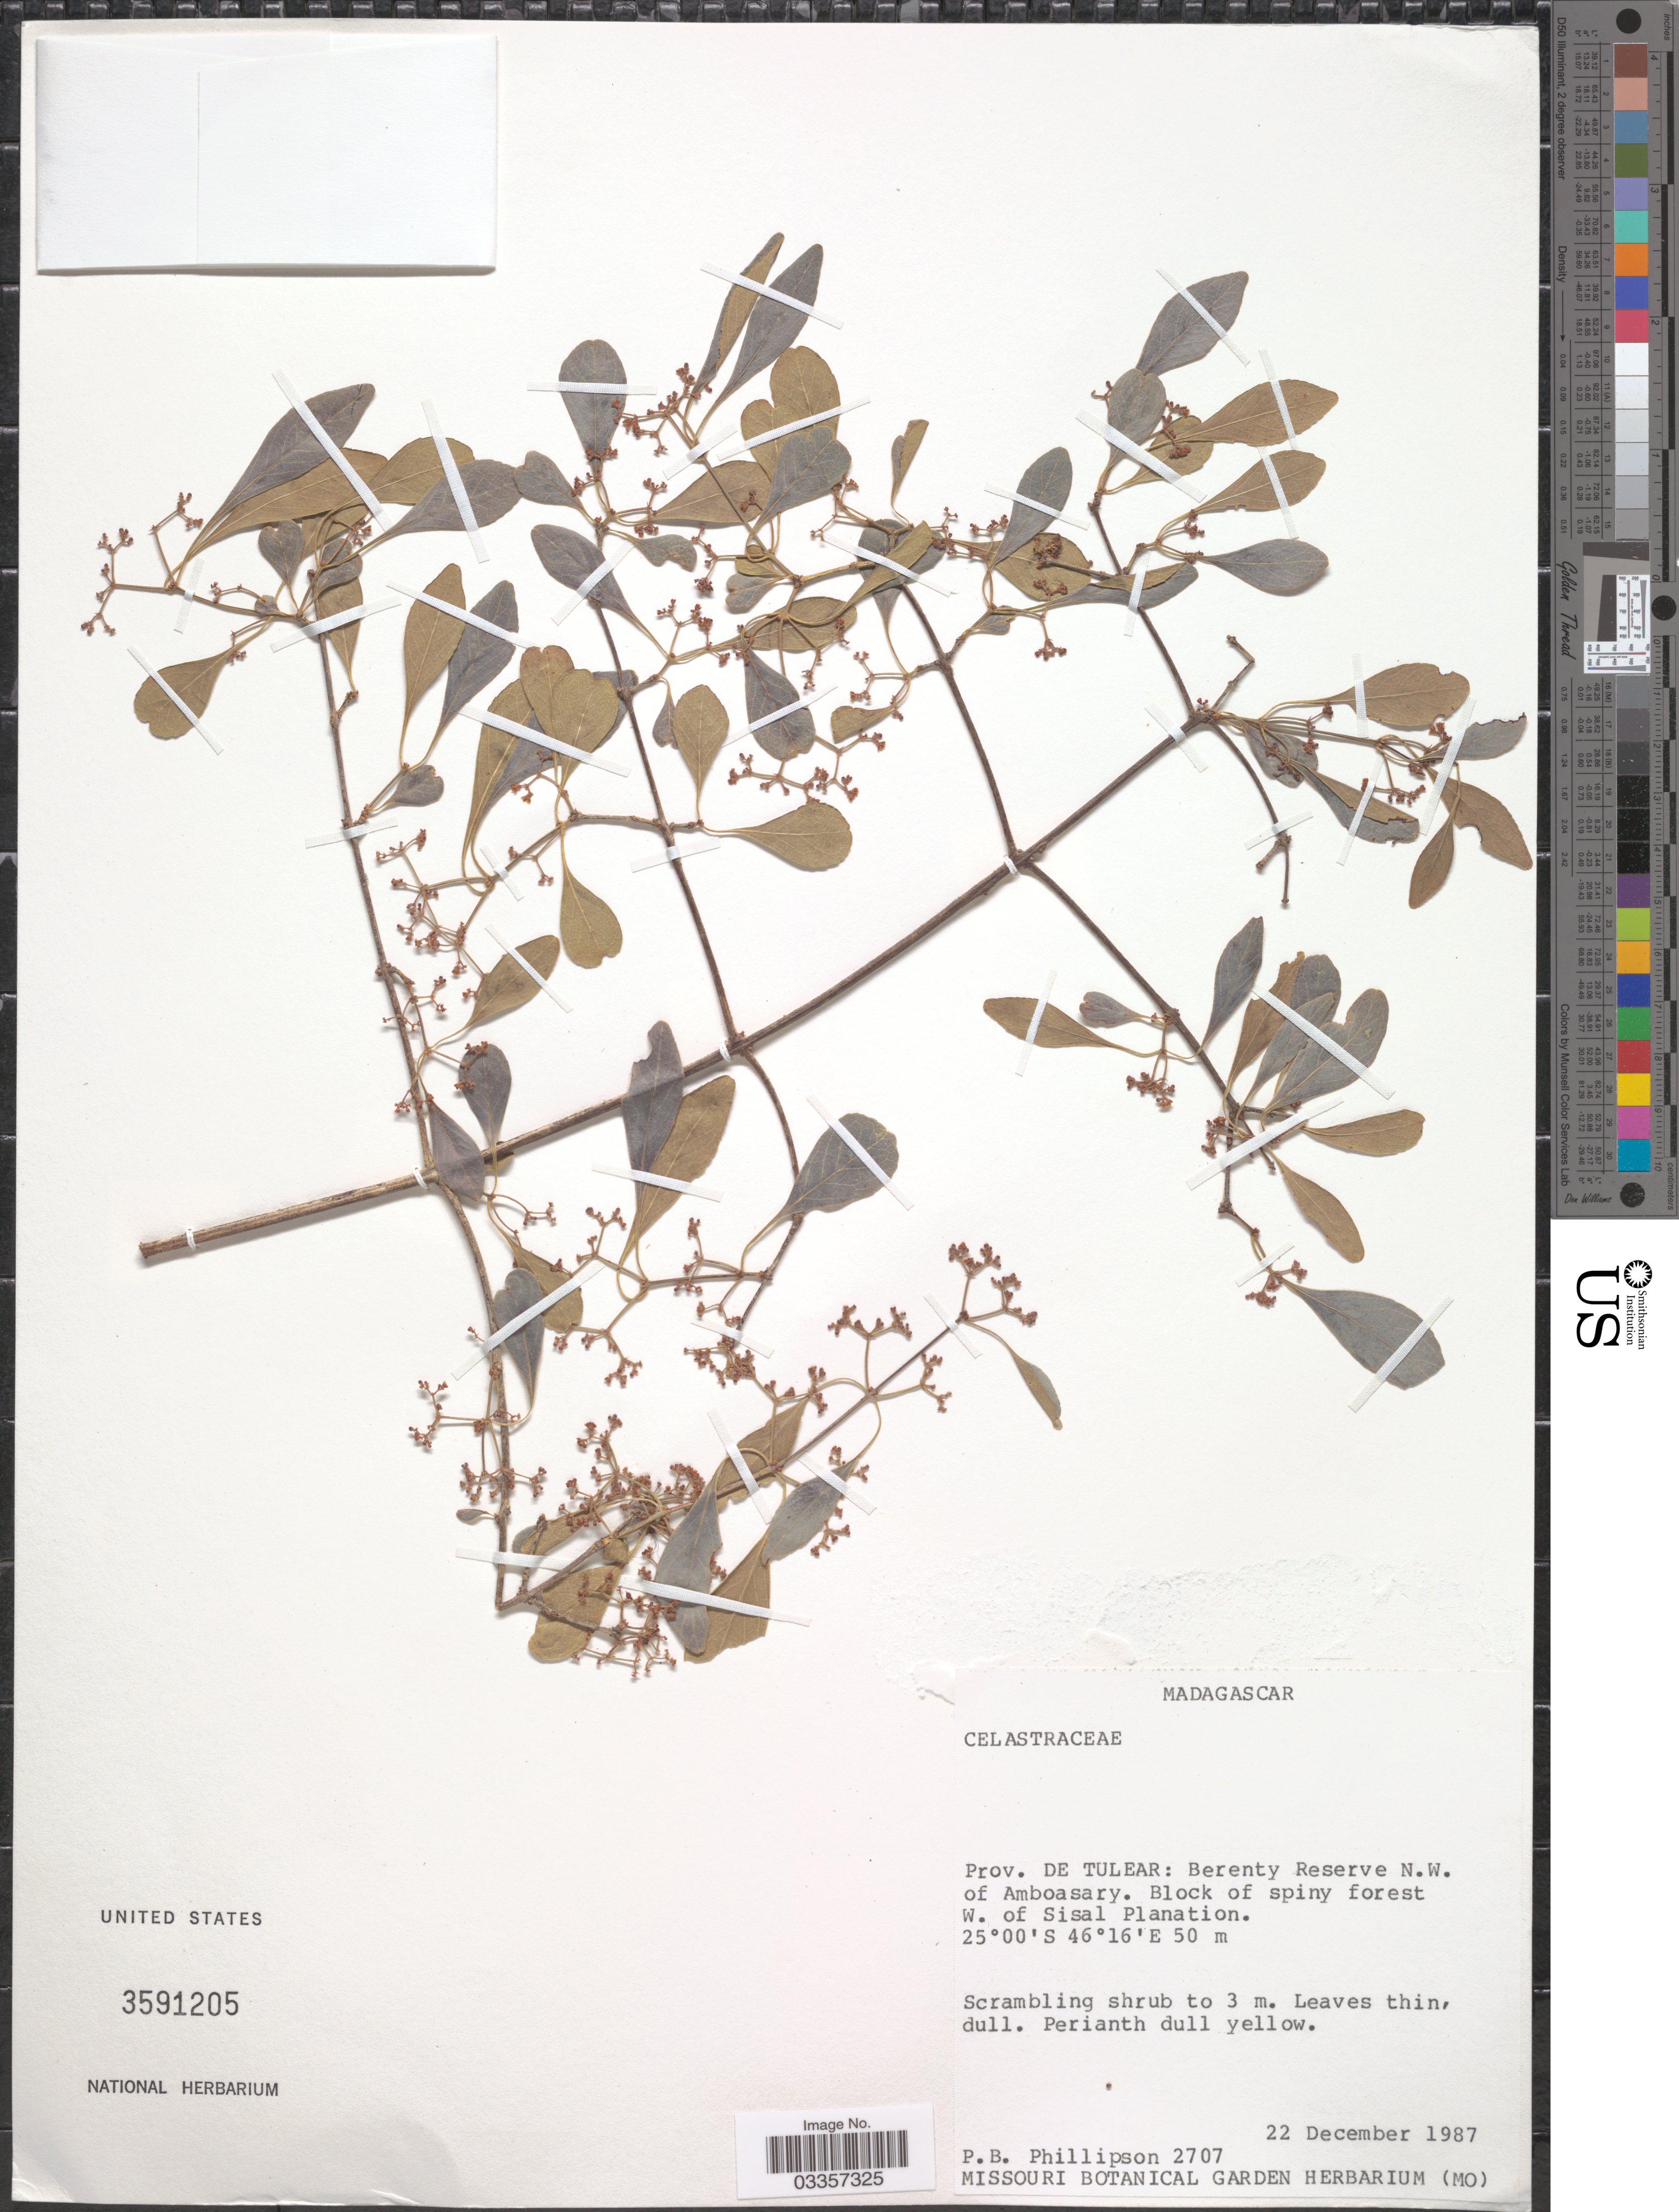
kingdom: Plantae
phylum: Tracheophyta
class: Magnoliopsida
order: Celastrales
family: Celastraceae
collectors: P. B. Phillipson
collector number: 2707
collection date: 1987-12-22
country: Madagascar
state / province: Anosy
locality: Prov. de Tulear: Berenty Reserve N. W. of Amboasary. Block of spiny forest W. of Sisal Planation.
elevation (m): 50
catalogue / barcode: US 3591205